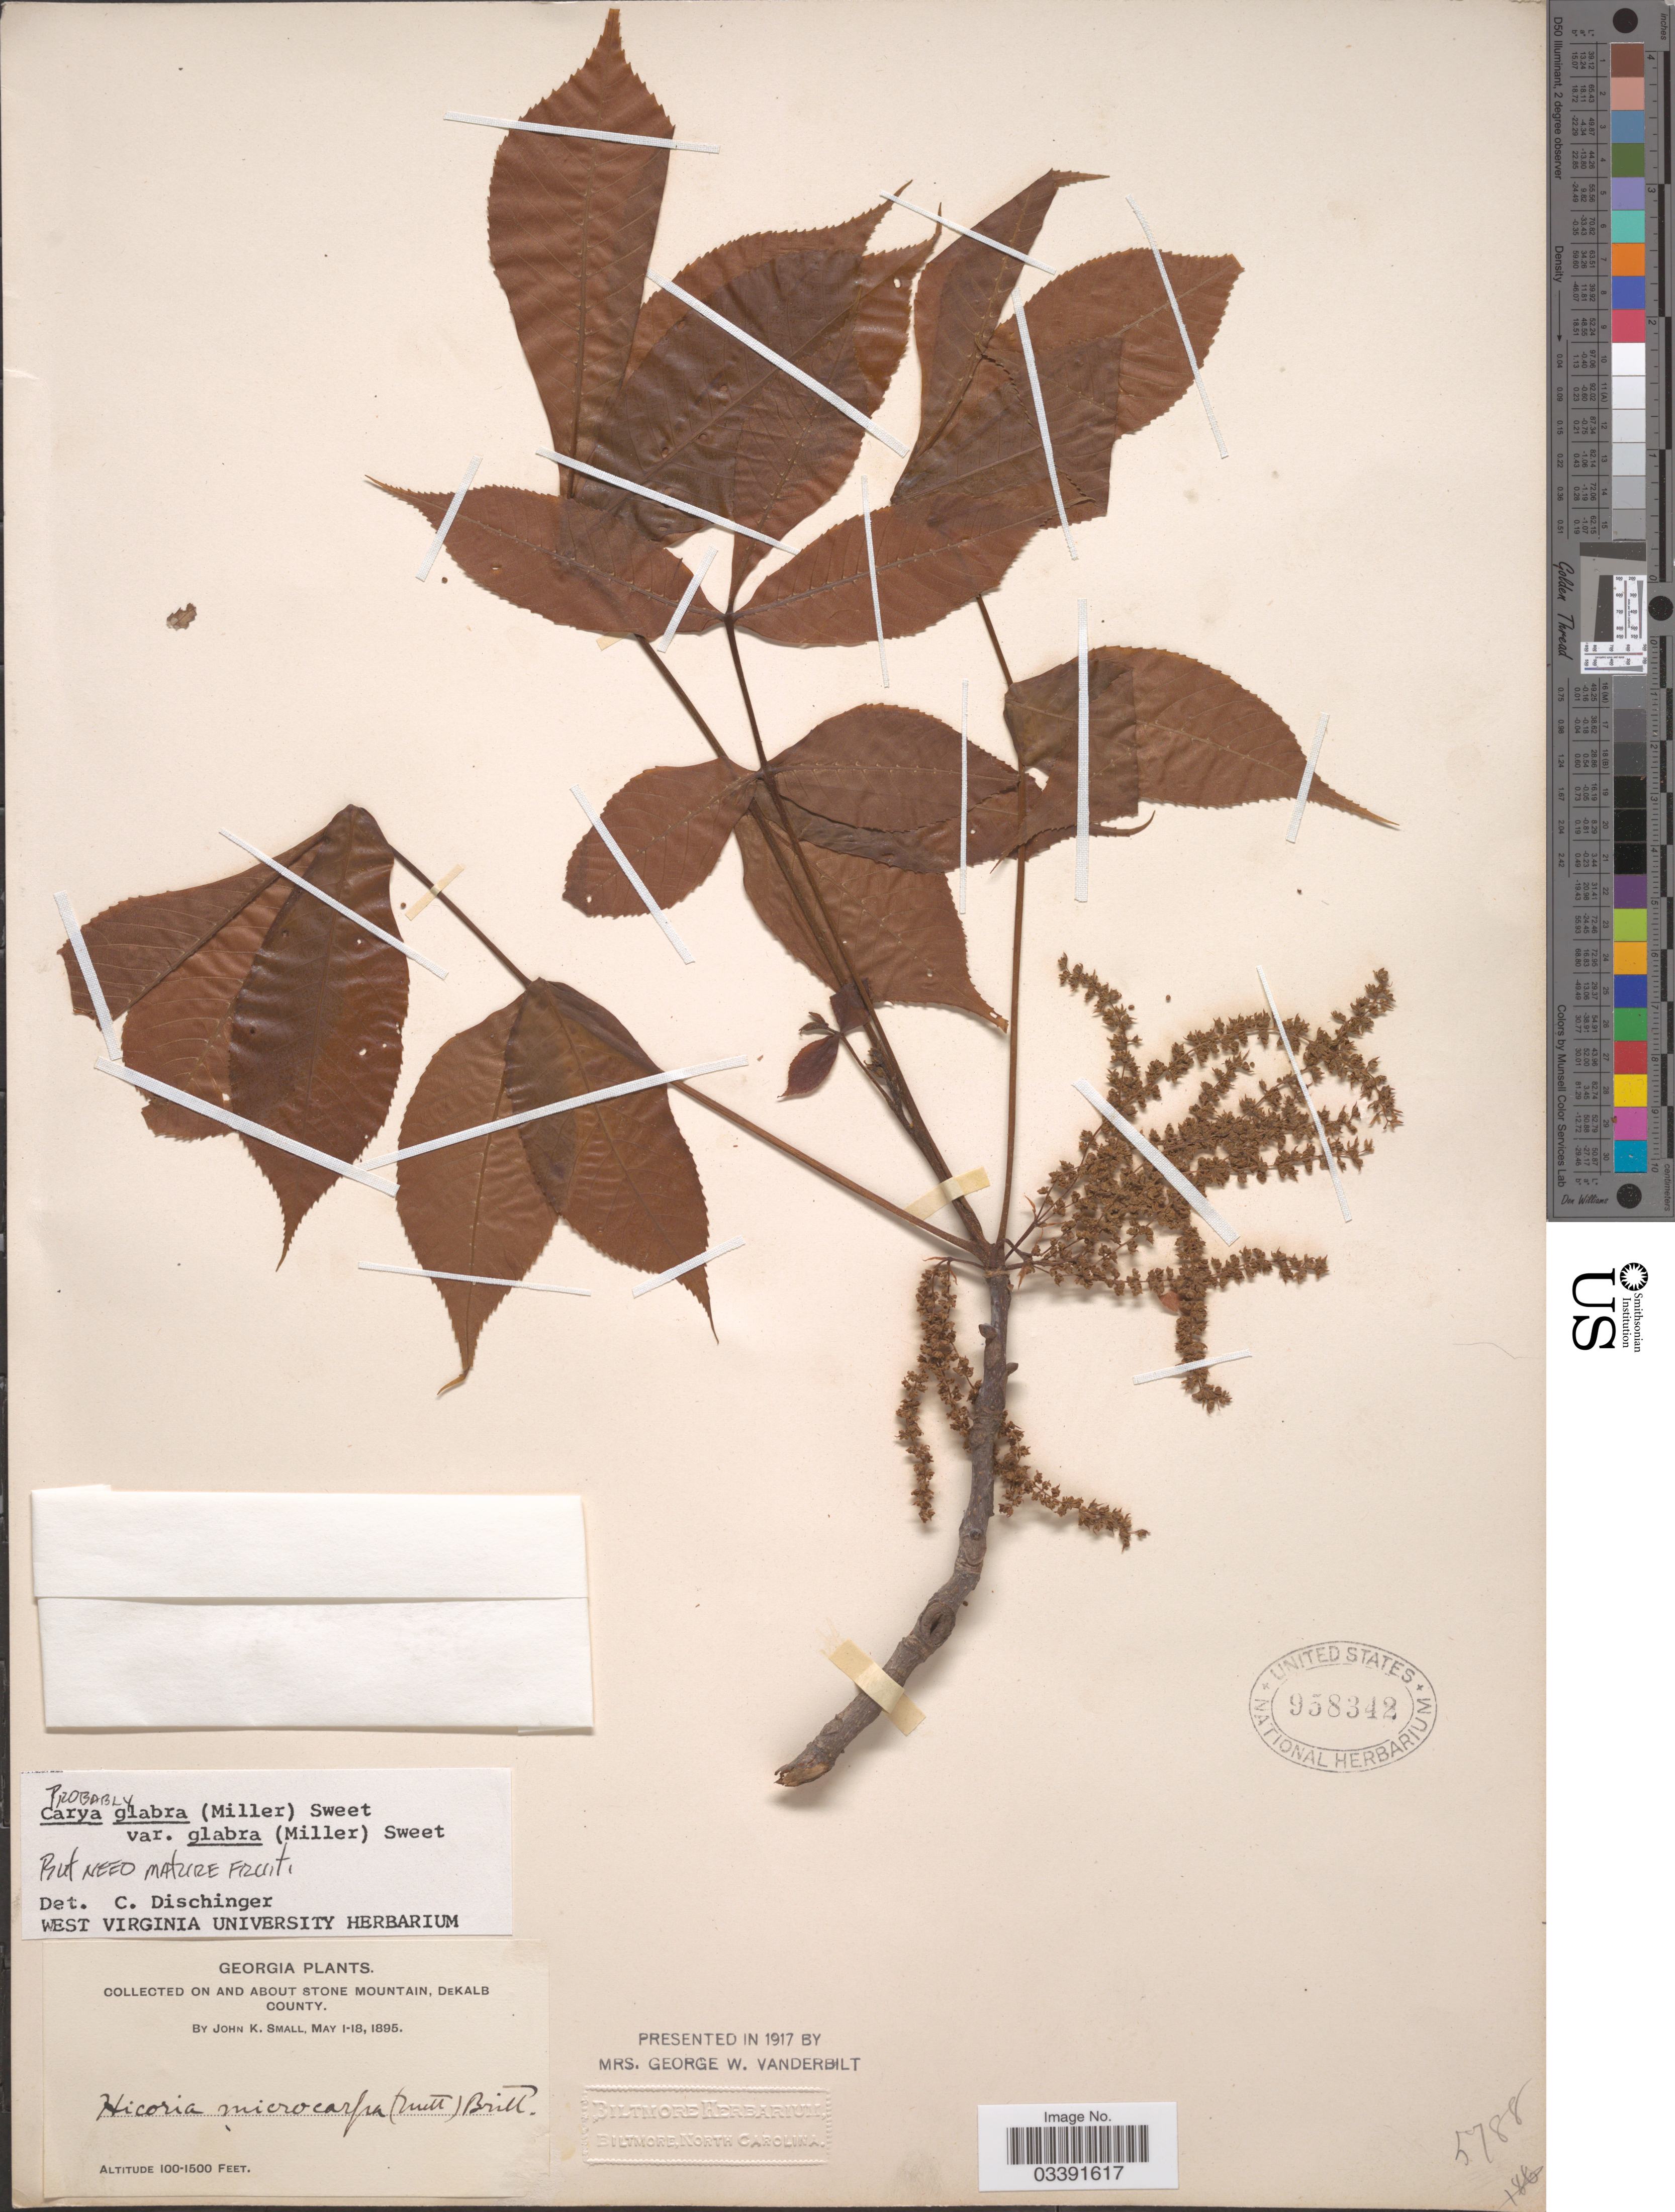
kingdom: Plantae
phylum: Tracheophyta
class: Magnoliopsida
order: Fagales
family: Juglandaceae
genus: Carya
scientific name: Carya glabra var. glabra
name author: (Mill.) Sweet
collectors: J. K. Small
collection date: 1895-05-01/1895-05-18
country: United States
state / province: Georgia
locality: On and about Stone Mountain, DeKalb County.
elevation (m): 30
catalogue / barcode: US 958342